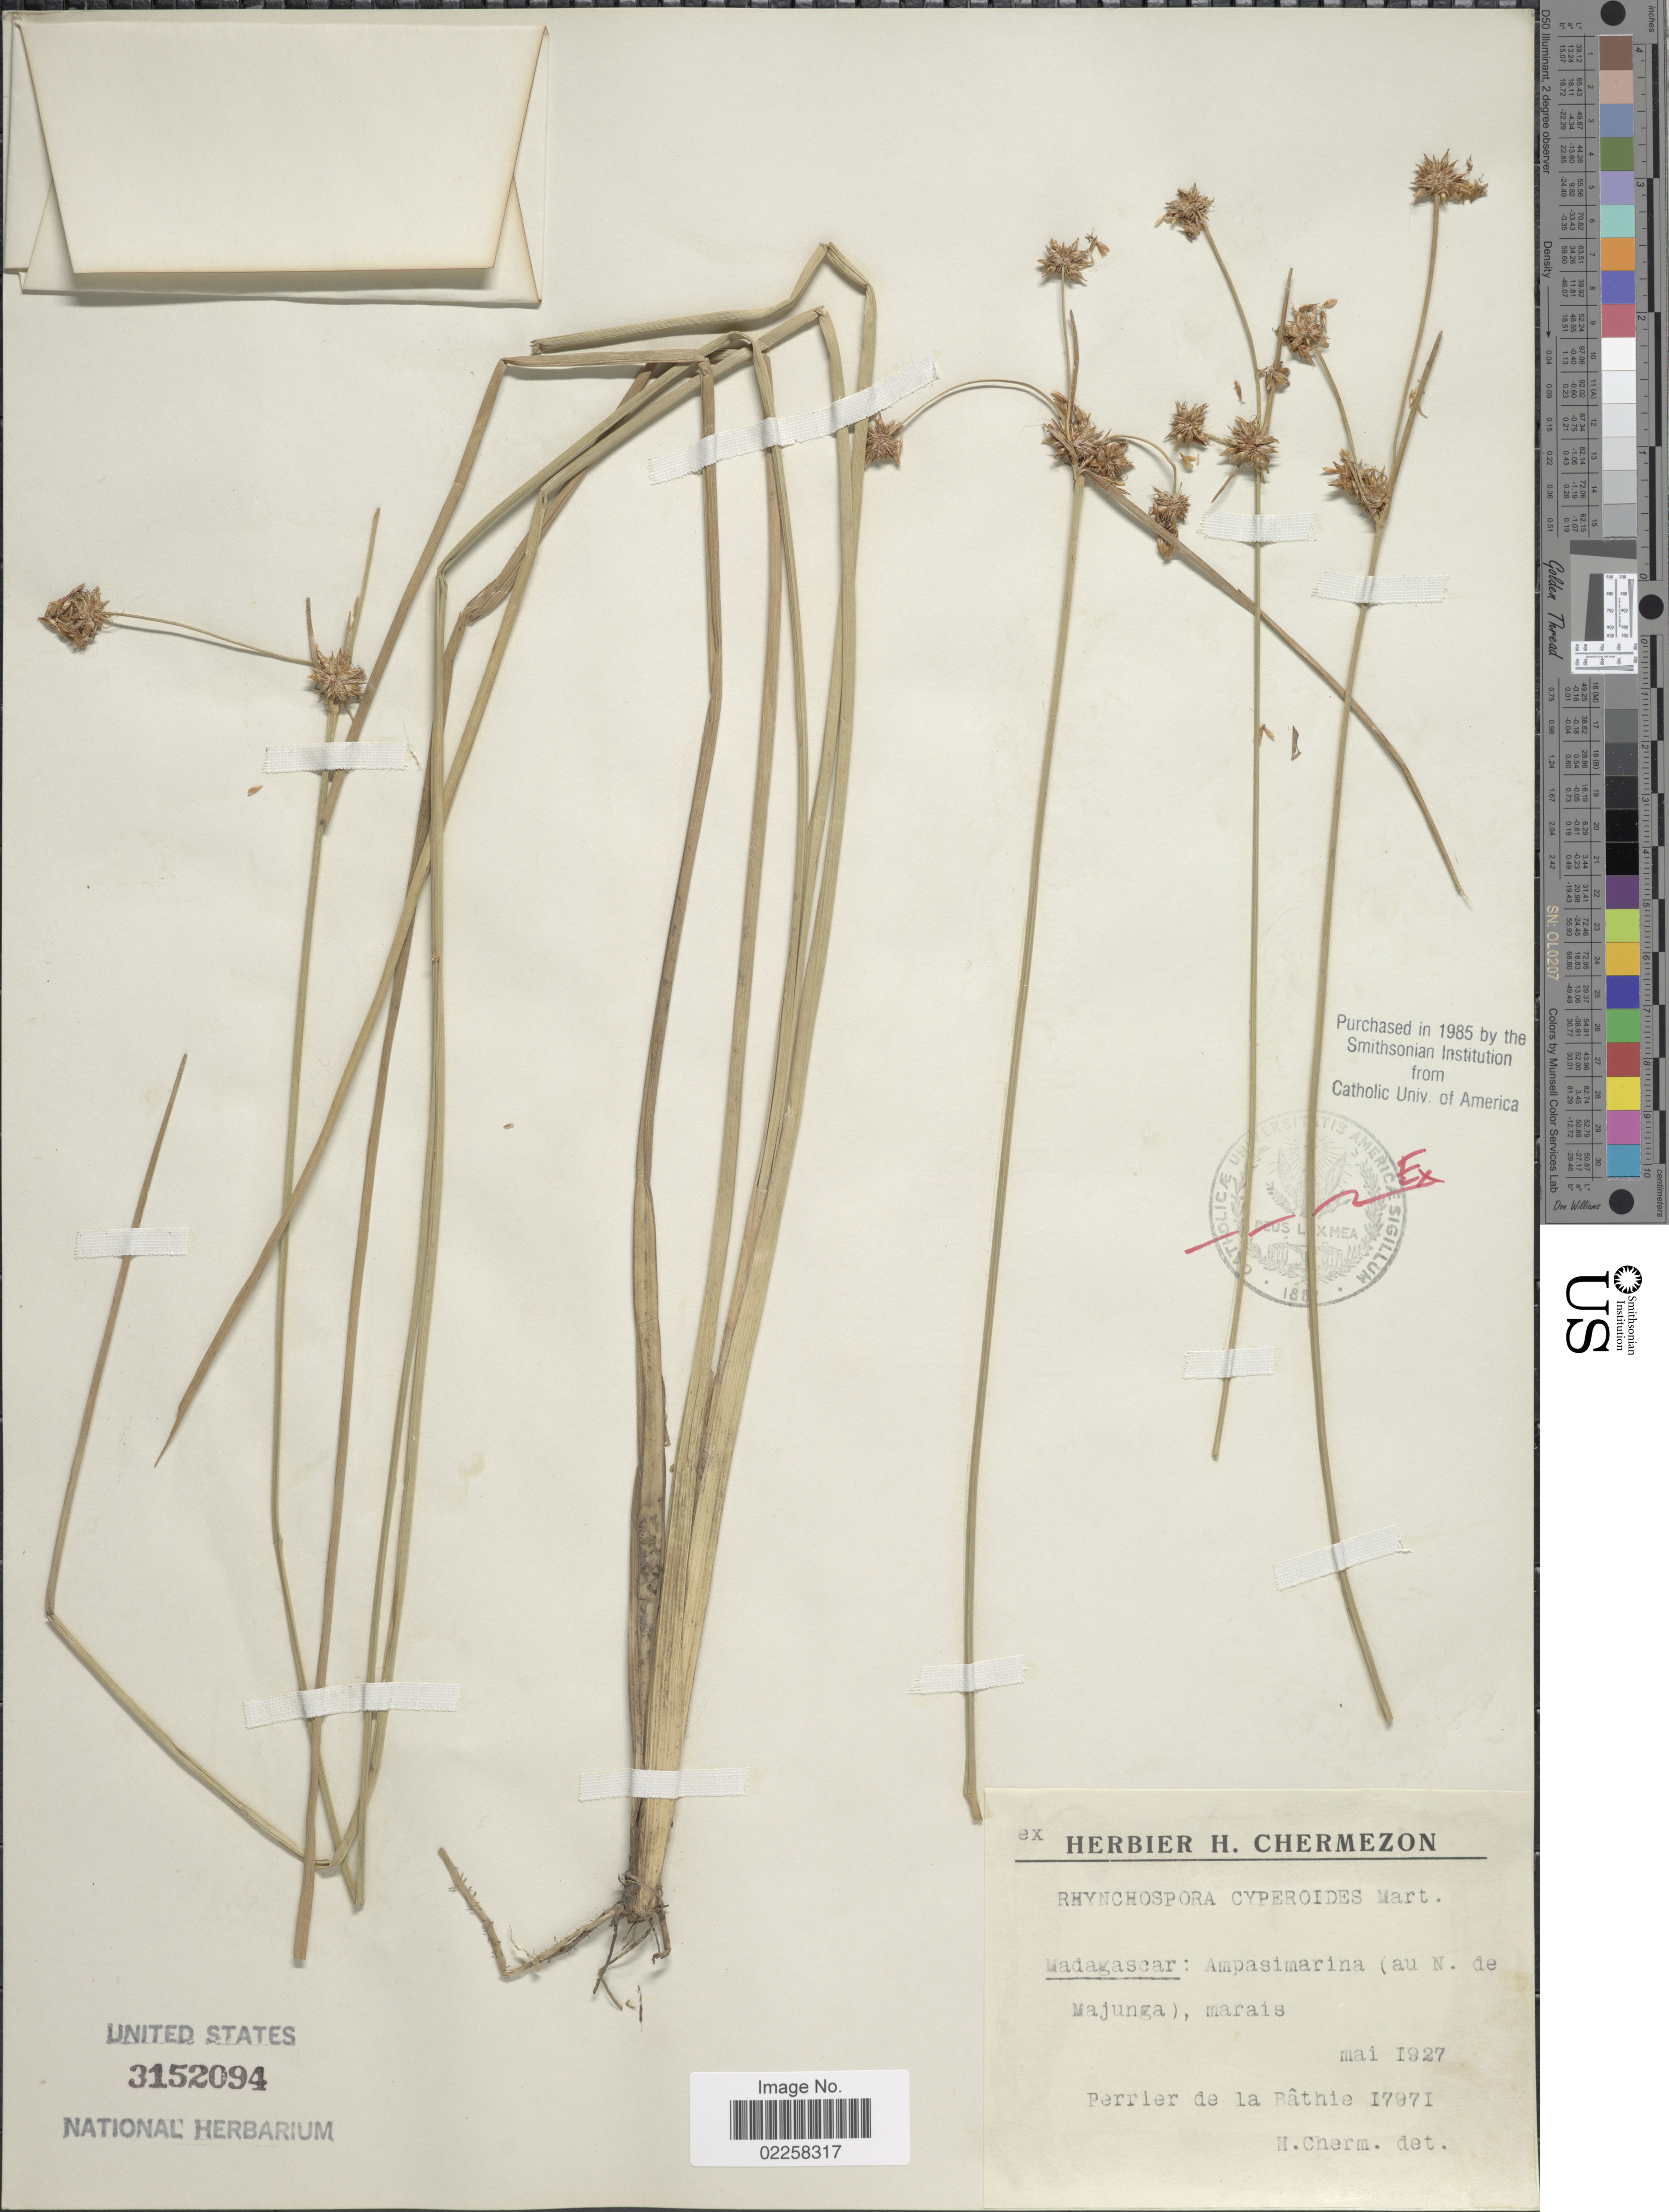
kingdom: Plantae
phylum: Tracheophyta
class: Liliopsida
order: Poales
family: Cyperaceae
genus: Rhynchospora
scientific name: Rhynchospora holoschoenoides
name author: (Rich.) Herter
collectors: Perrier de la Bâthie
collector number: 17971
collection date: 1927-05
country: Madagascar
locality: Ampasimarina (au N. de Majunga), marais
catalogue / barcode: US 3152094